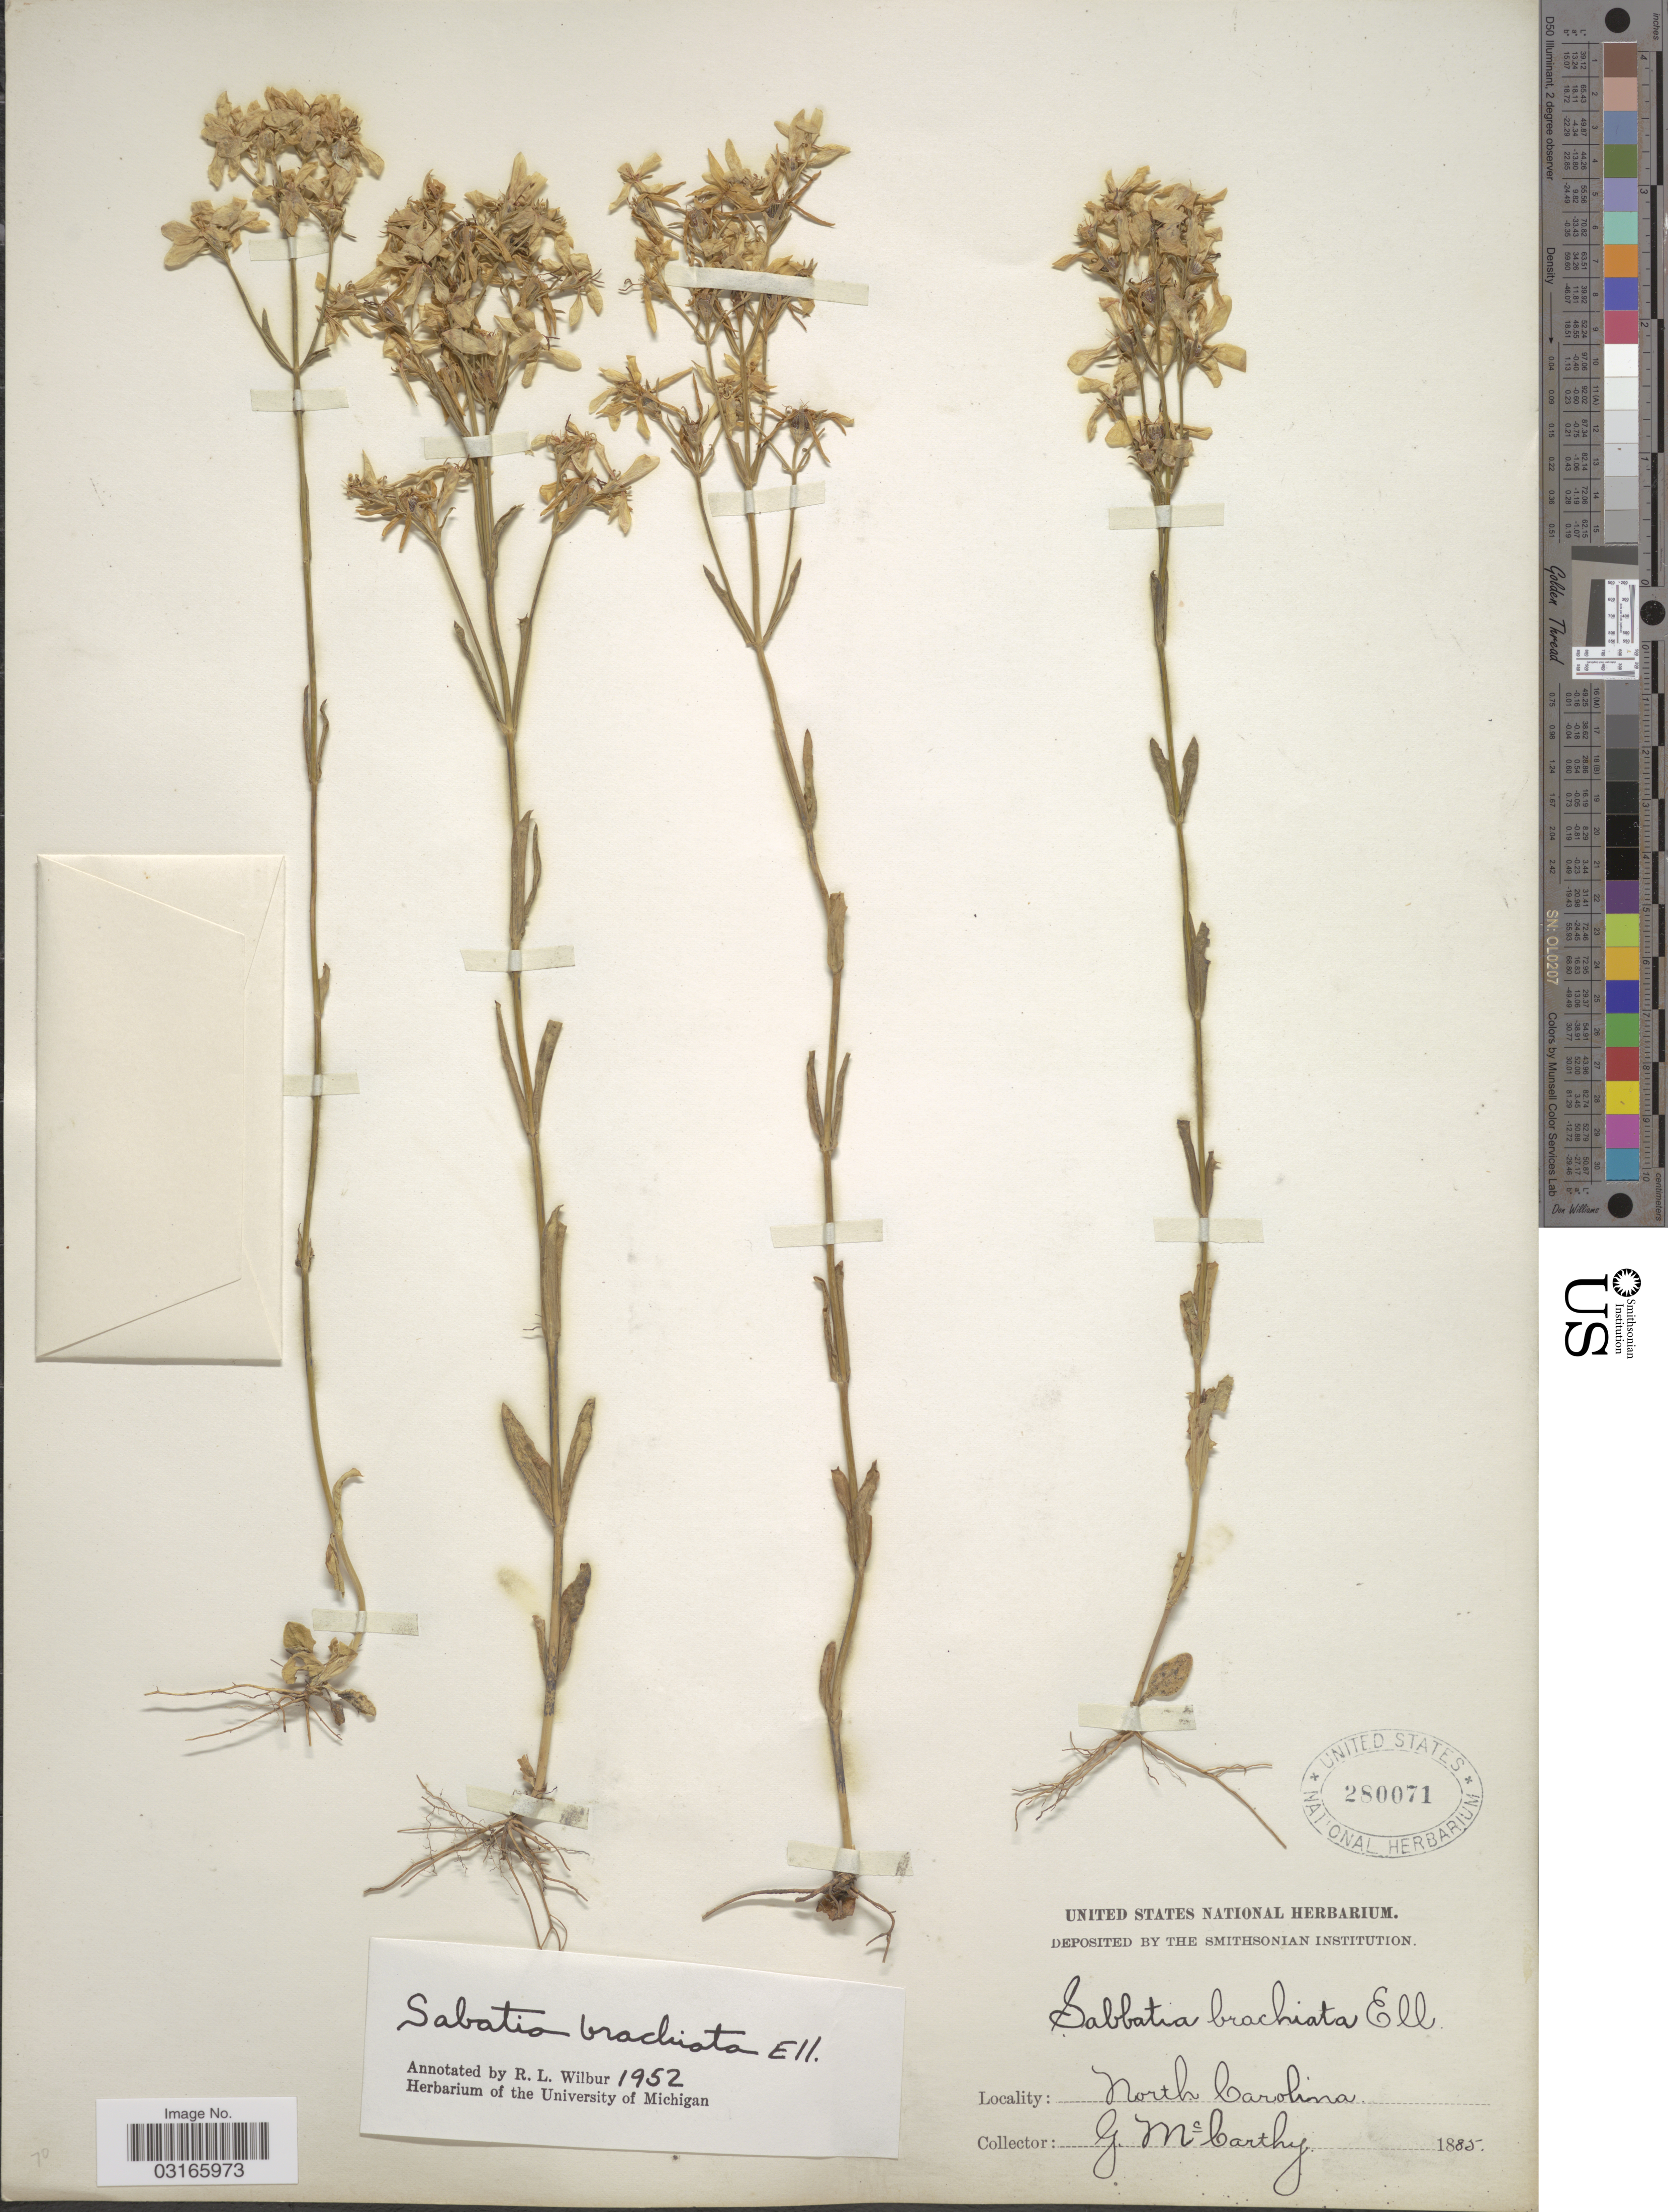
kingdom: Plantae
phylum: Tracheophyta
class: Magnoliopsida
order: Gentianales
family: Gentianaceae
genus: Sabatia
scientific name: Sabatia brachiata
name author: Elliott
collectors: G. McCarthy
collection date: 1885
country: United States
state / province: North Carolina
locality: North Carolina.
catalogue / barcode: US 280071